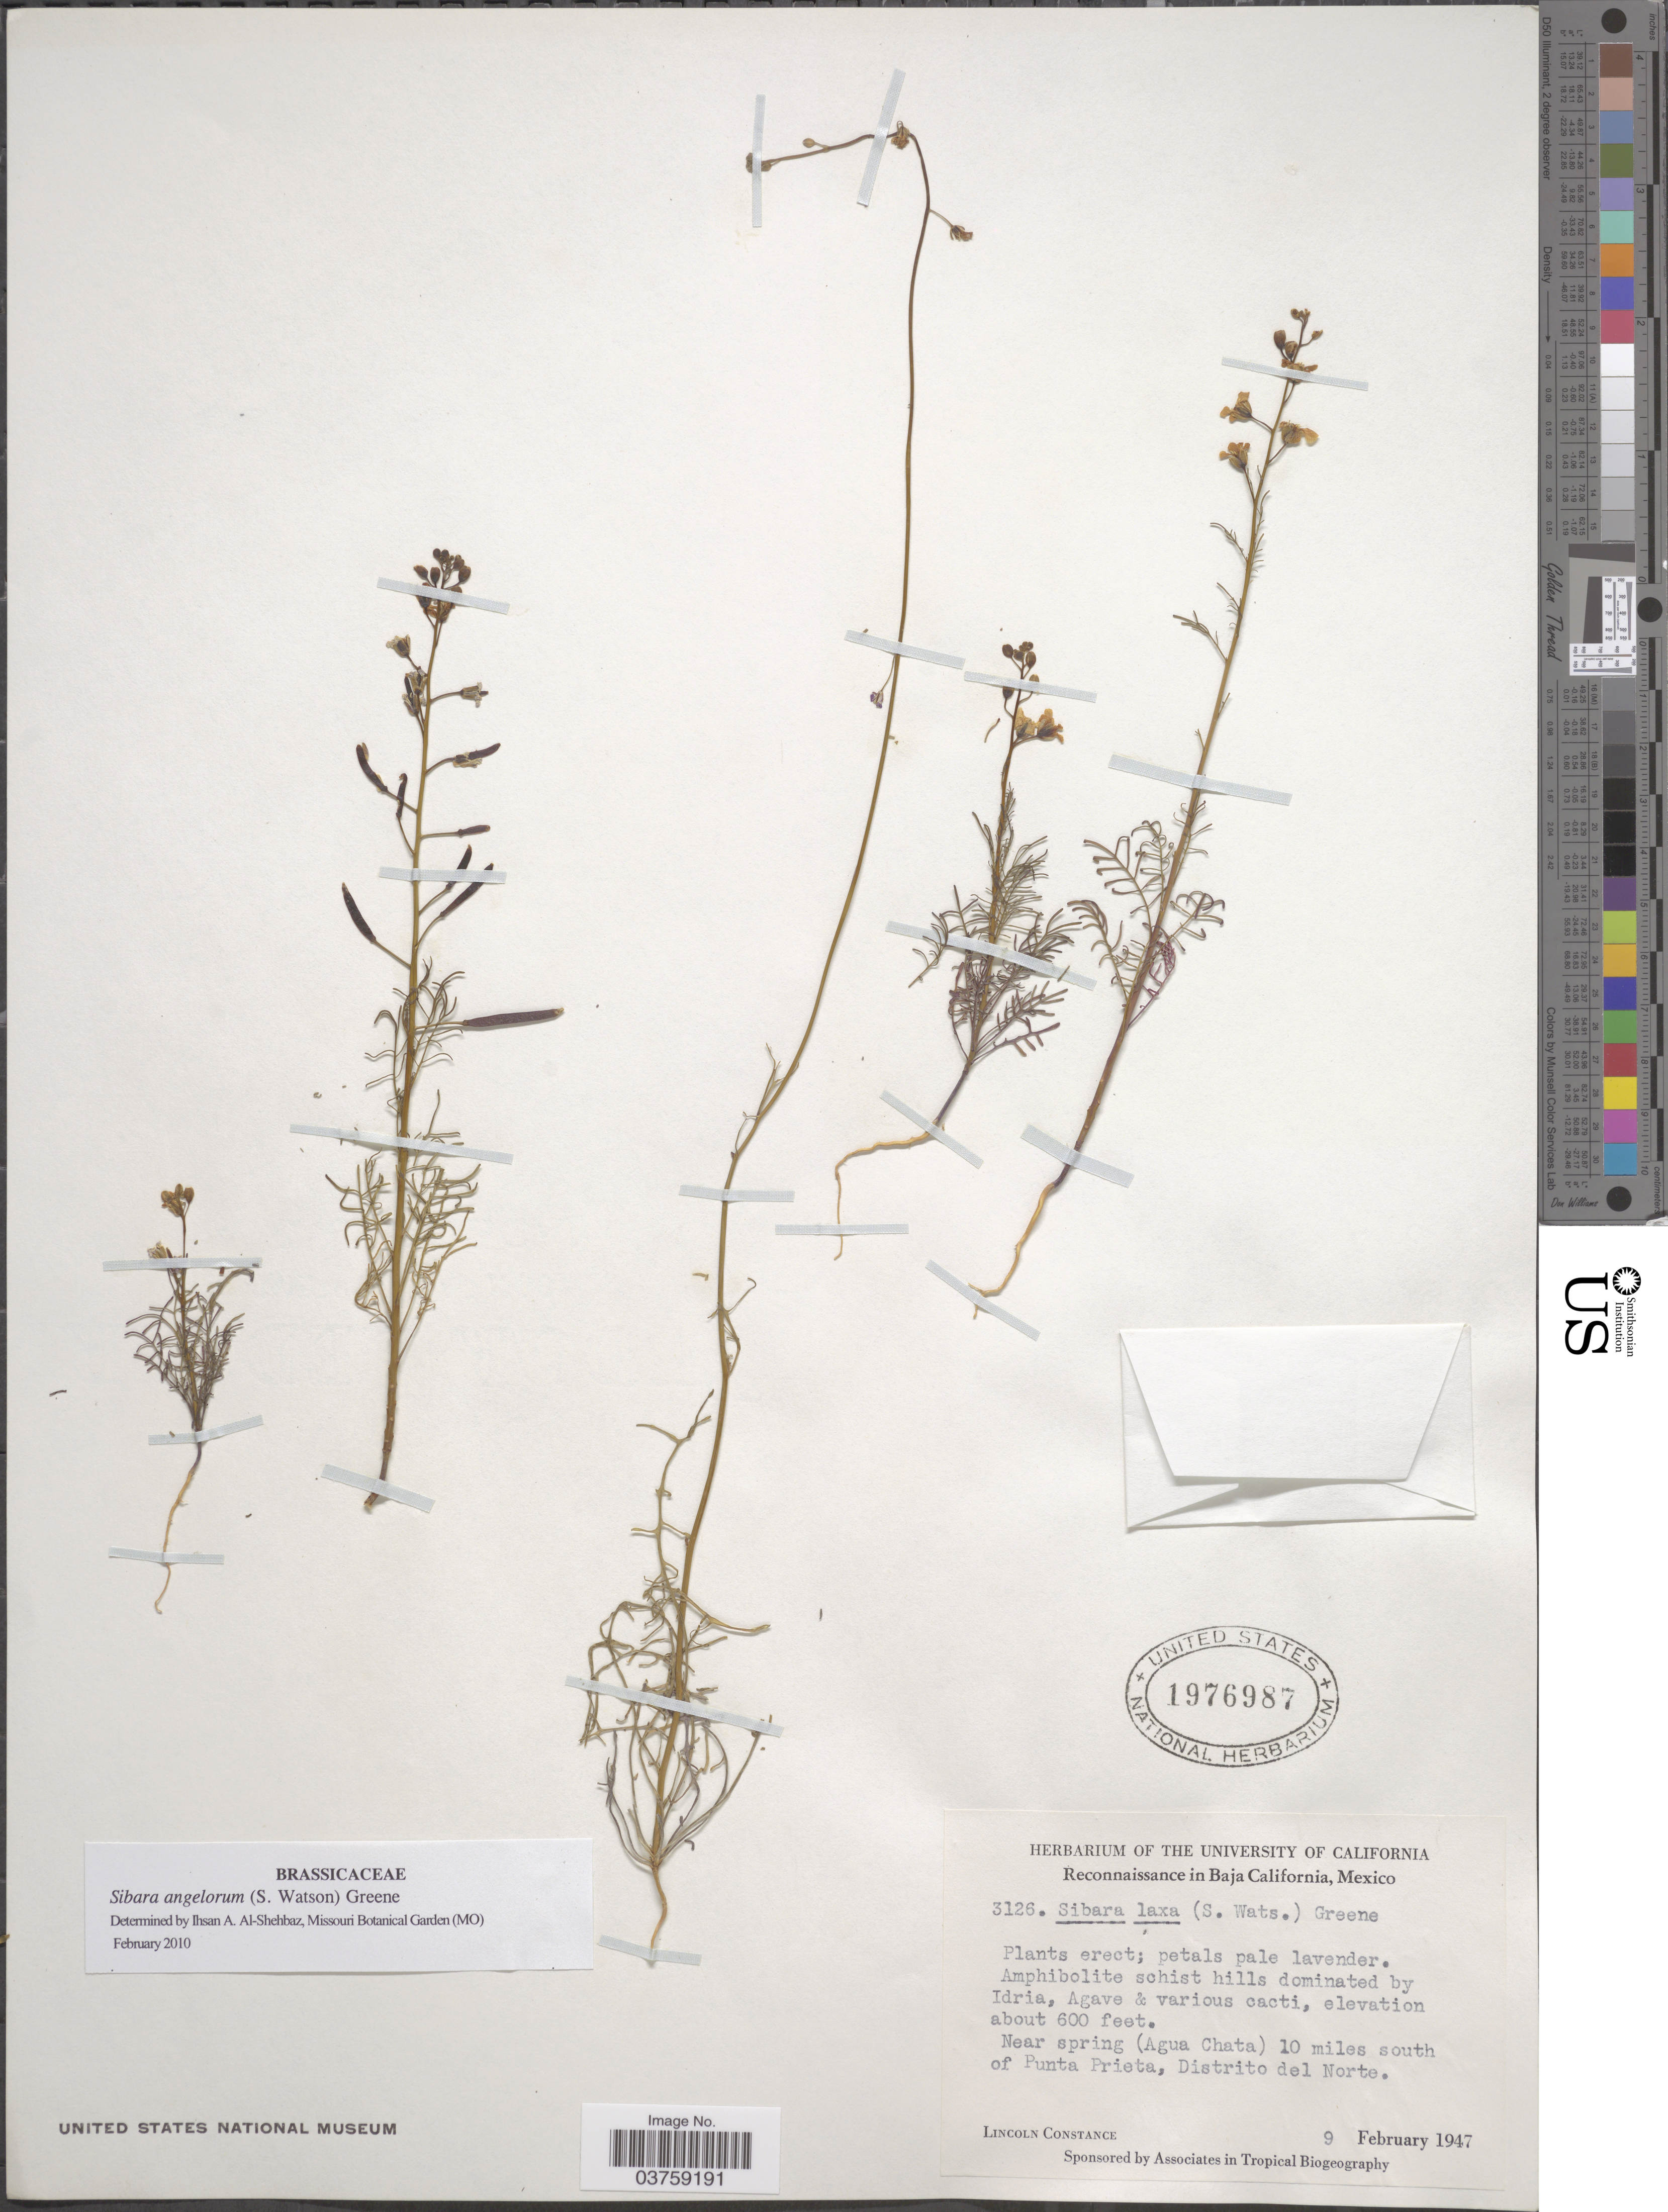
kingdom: Plantae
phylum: Tracheophyta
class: Magnoliopsida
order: Brassicales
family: Brassicaceae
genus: Sibara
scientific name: Sibara angelorum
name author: (S. Watson) Greene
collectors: L. Constance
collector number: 3126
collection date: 1947-02-09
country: Mexico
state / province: Baja California Norte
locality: Near spring (Agua Chata) 10 miles south of Punta Prieta, Distrito del Norte.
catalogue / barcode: US 1976987